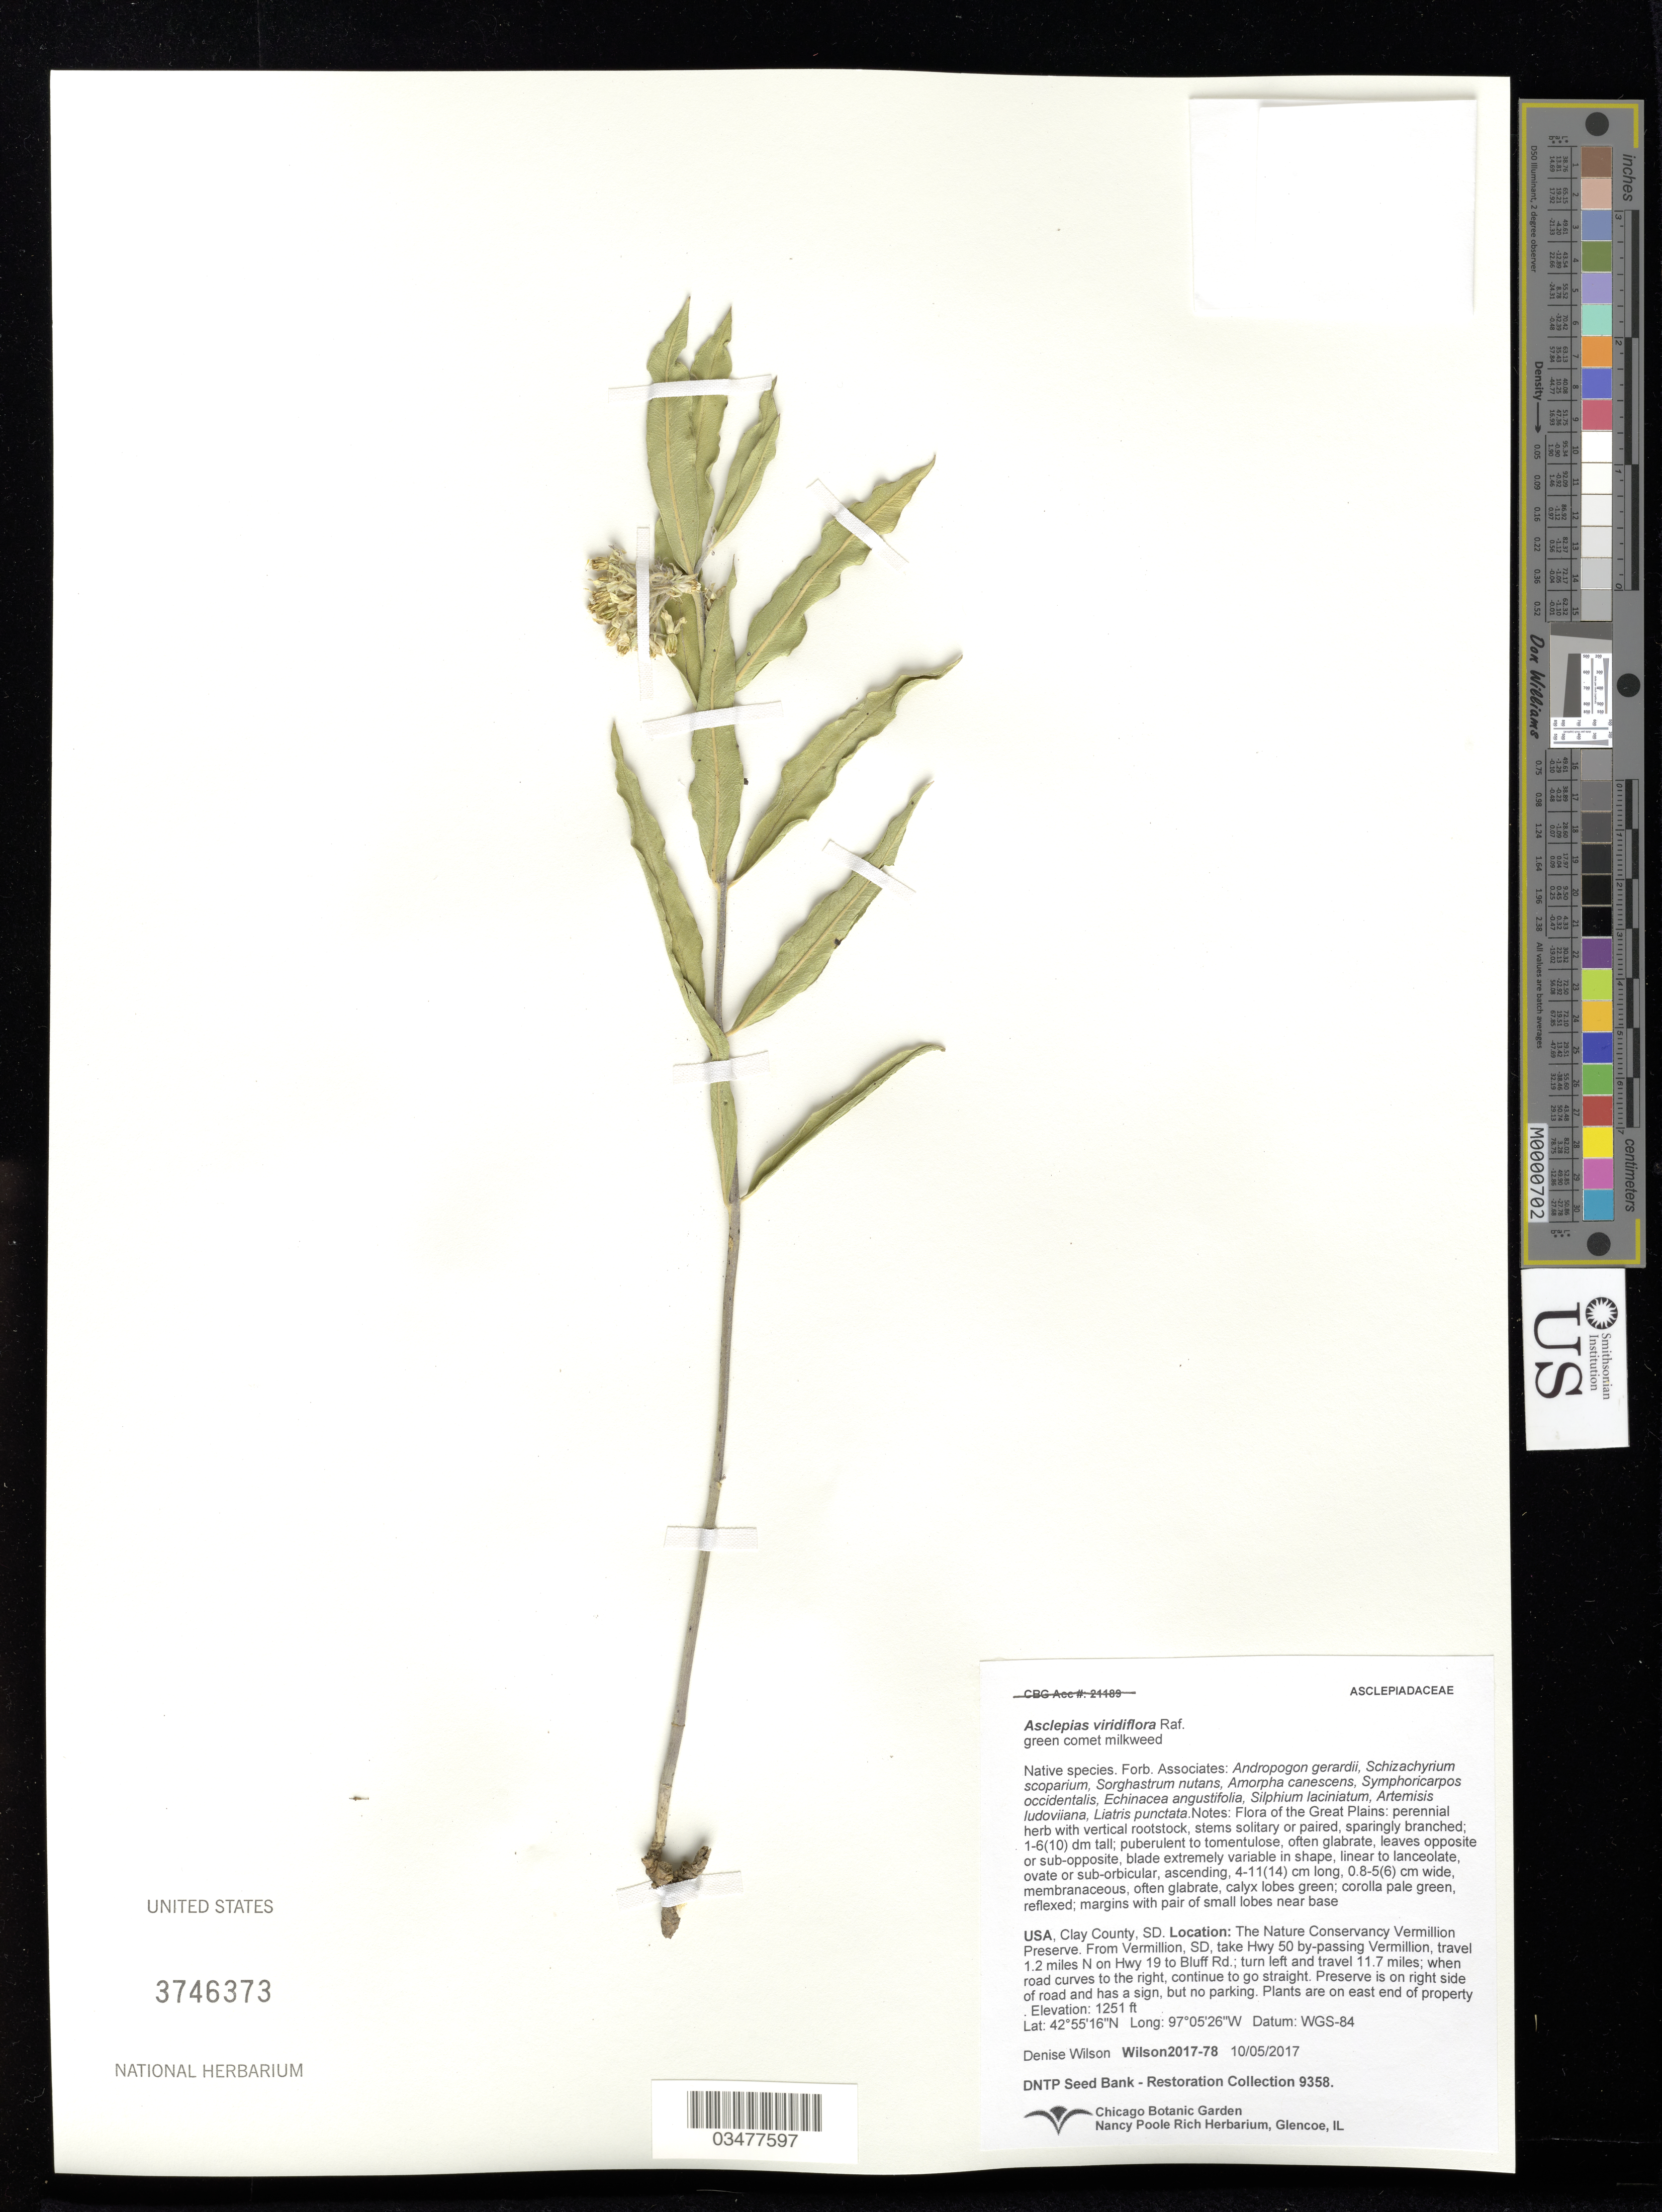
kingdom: Plantae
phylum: Tracheophyta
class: Magnoliopsida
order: Gentianales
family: Apocynaceae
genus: Asclepias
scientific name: Asclepias viridiflora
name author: Raf.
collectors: D. Wilson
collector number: Wilson2017-78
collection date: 2017-10-05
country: United States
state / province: South Dakota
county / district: Clay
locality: The Natural Conservancy Vermillion Preserve, east end.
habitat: With Andropogon gerardii, Amorpha canescens, Liatris punctata, etc.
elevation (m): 381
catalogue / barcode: US 3746373